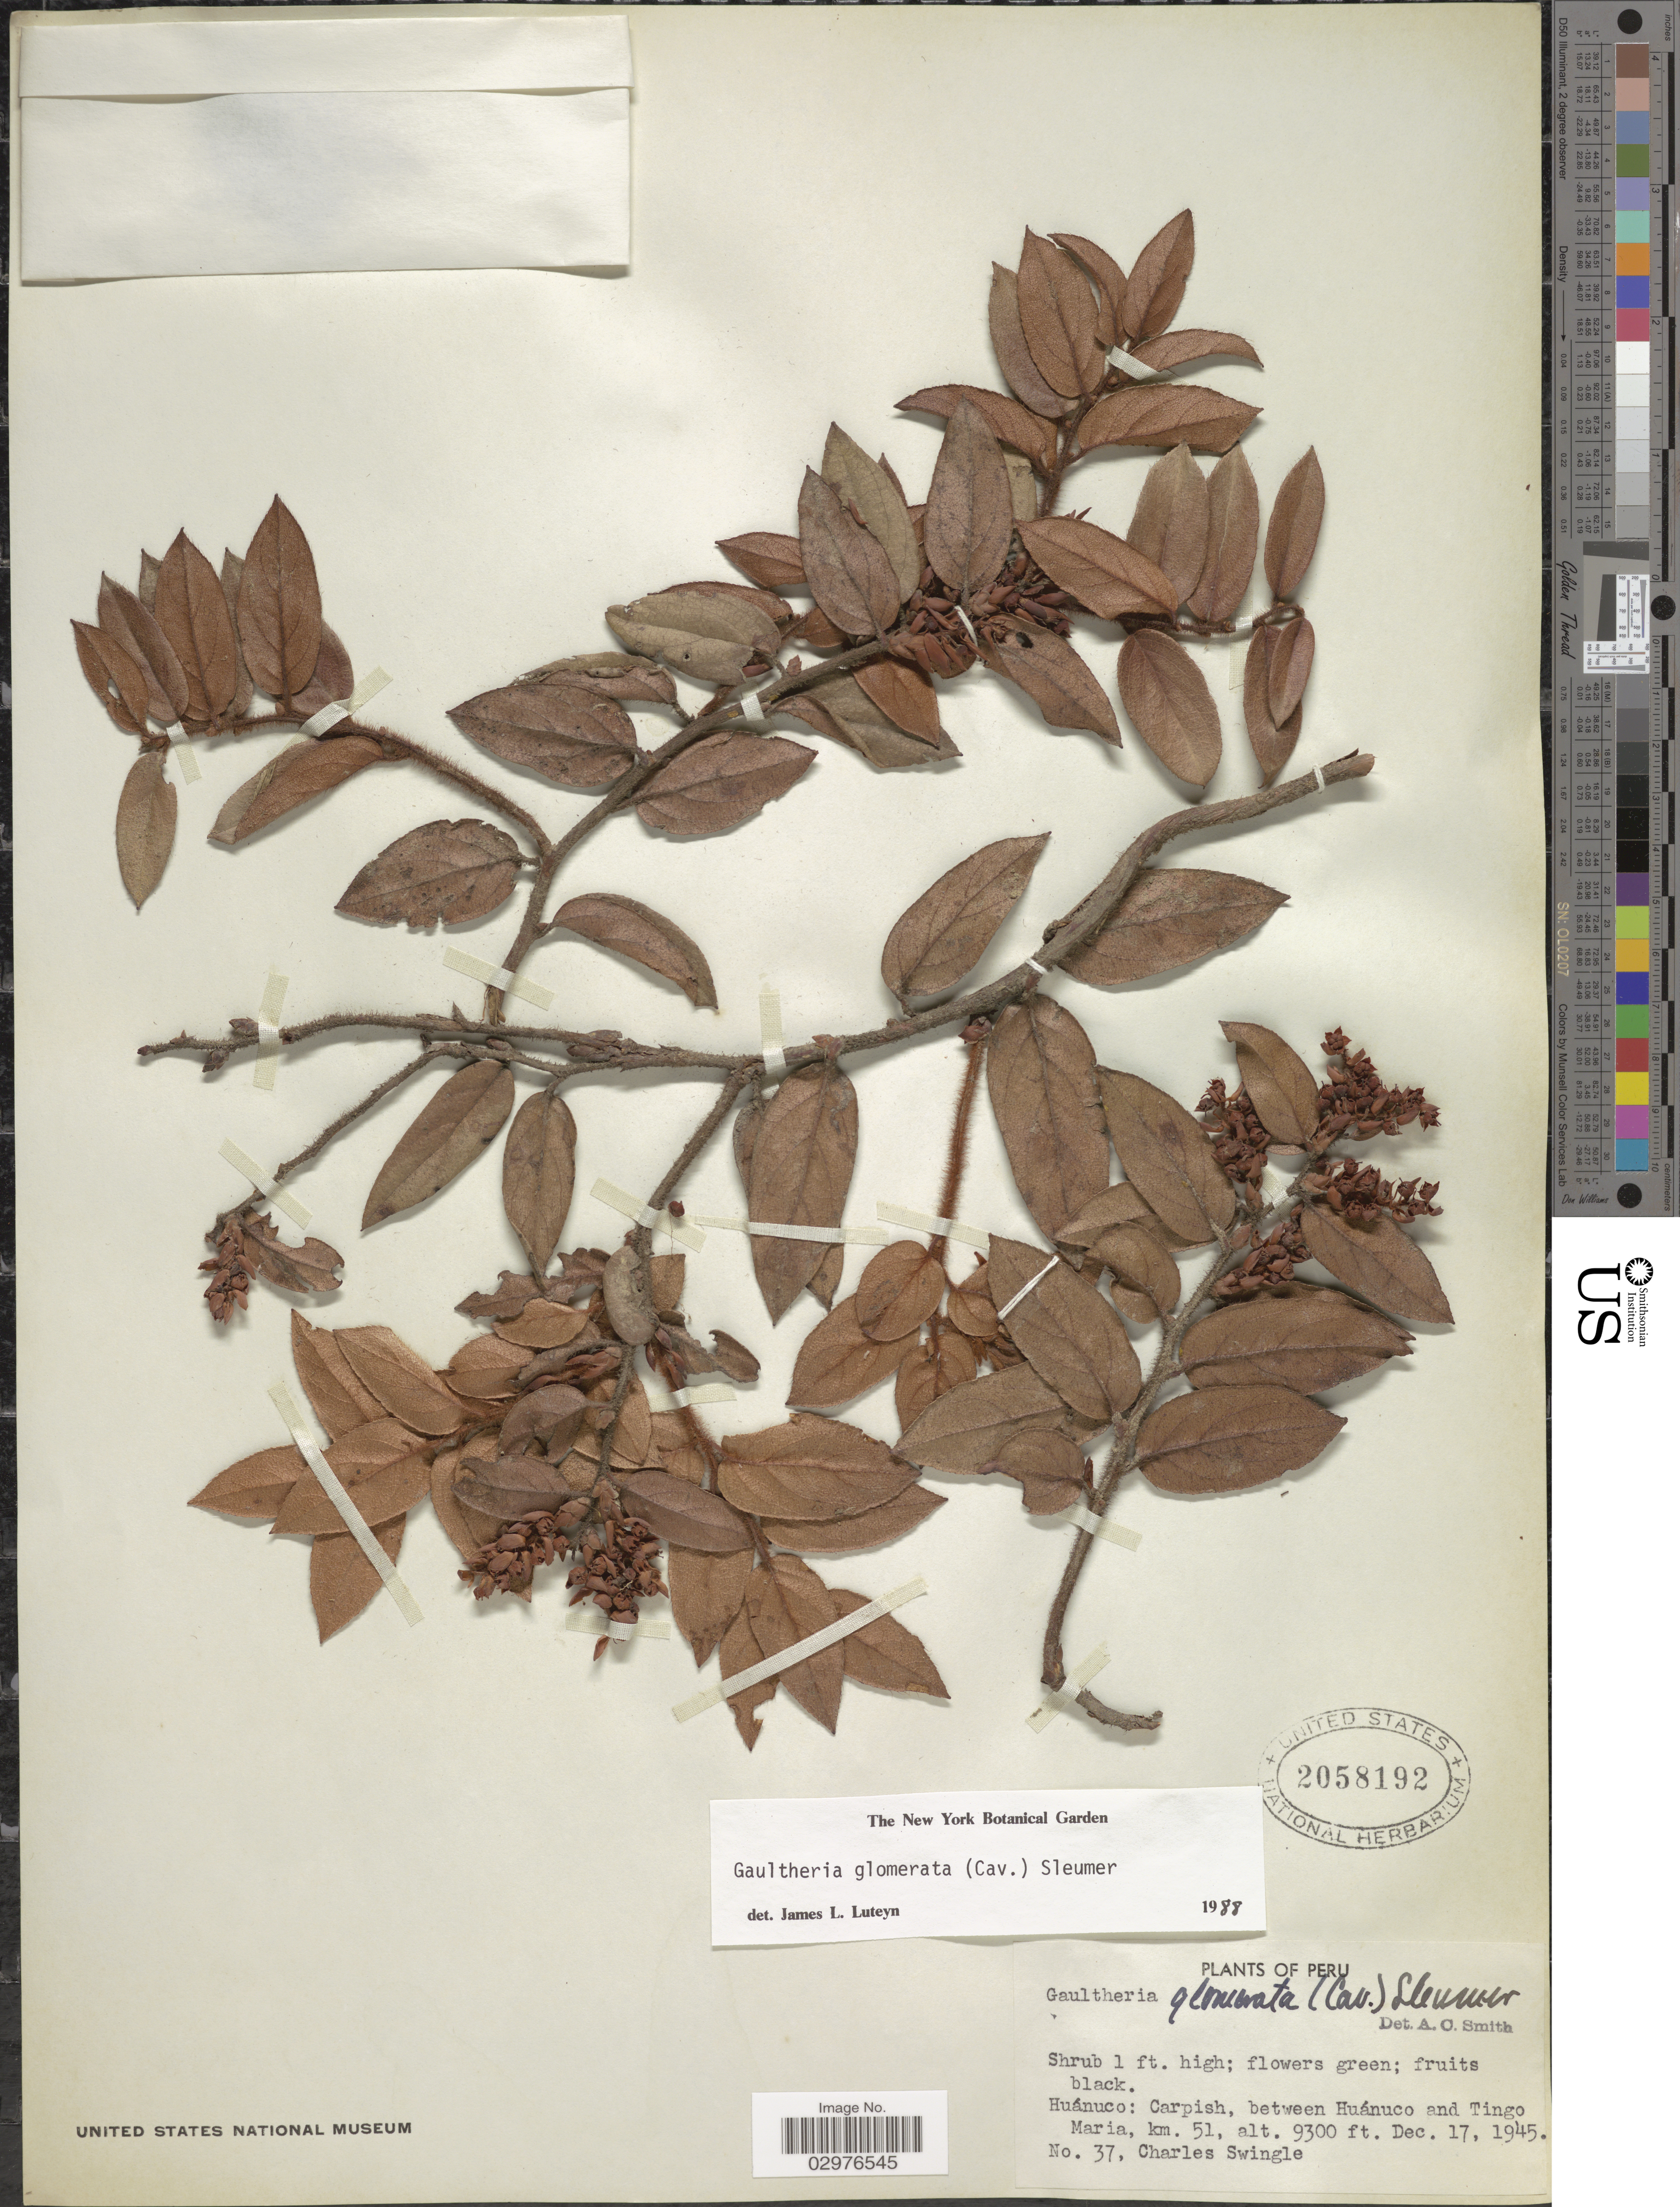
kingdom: Plantae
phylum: Tracheophyta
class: Magnoliopsida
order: Ericales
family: Ericaceae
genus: Gaultheria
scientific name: Gaultheria glomerata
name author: (Cav.) Sleumer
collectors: C. Swingle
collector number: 37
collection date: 1945-12-17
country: Peru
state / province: Huánuco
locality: Carpish, between Huánuco and Tingo Maria, km. 51.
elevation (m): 2835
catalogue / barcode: US 2058192